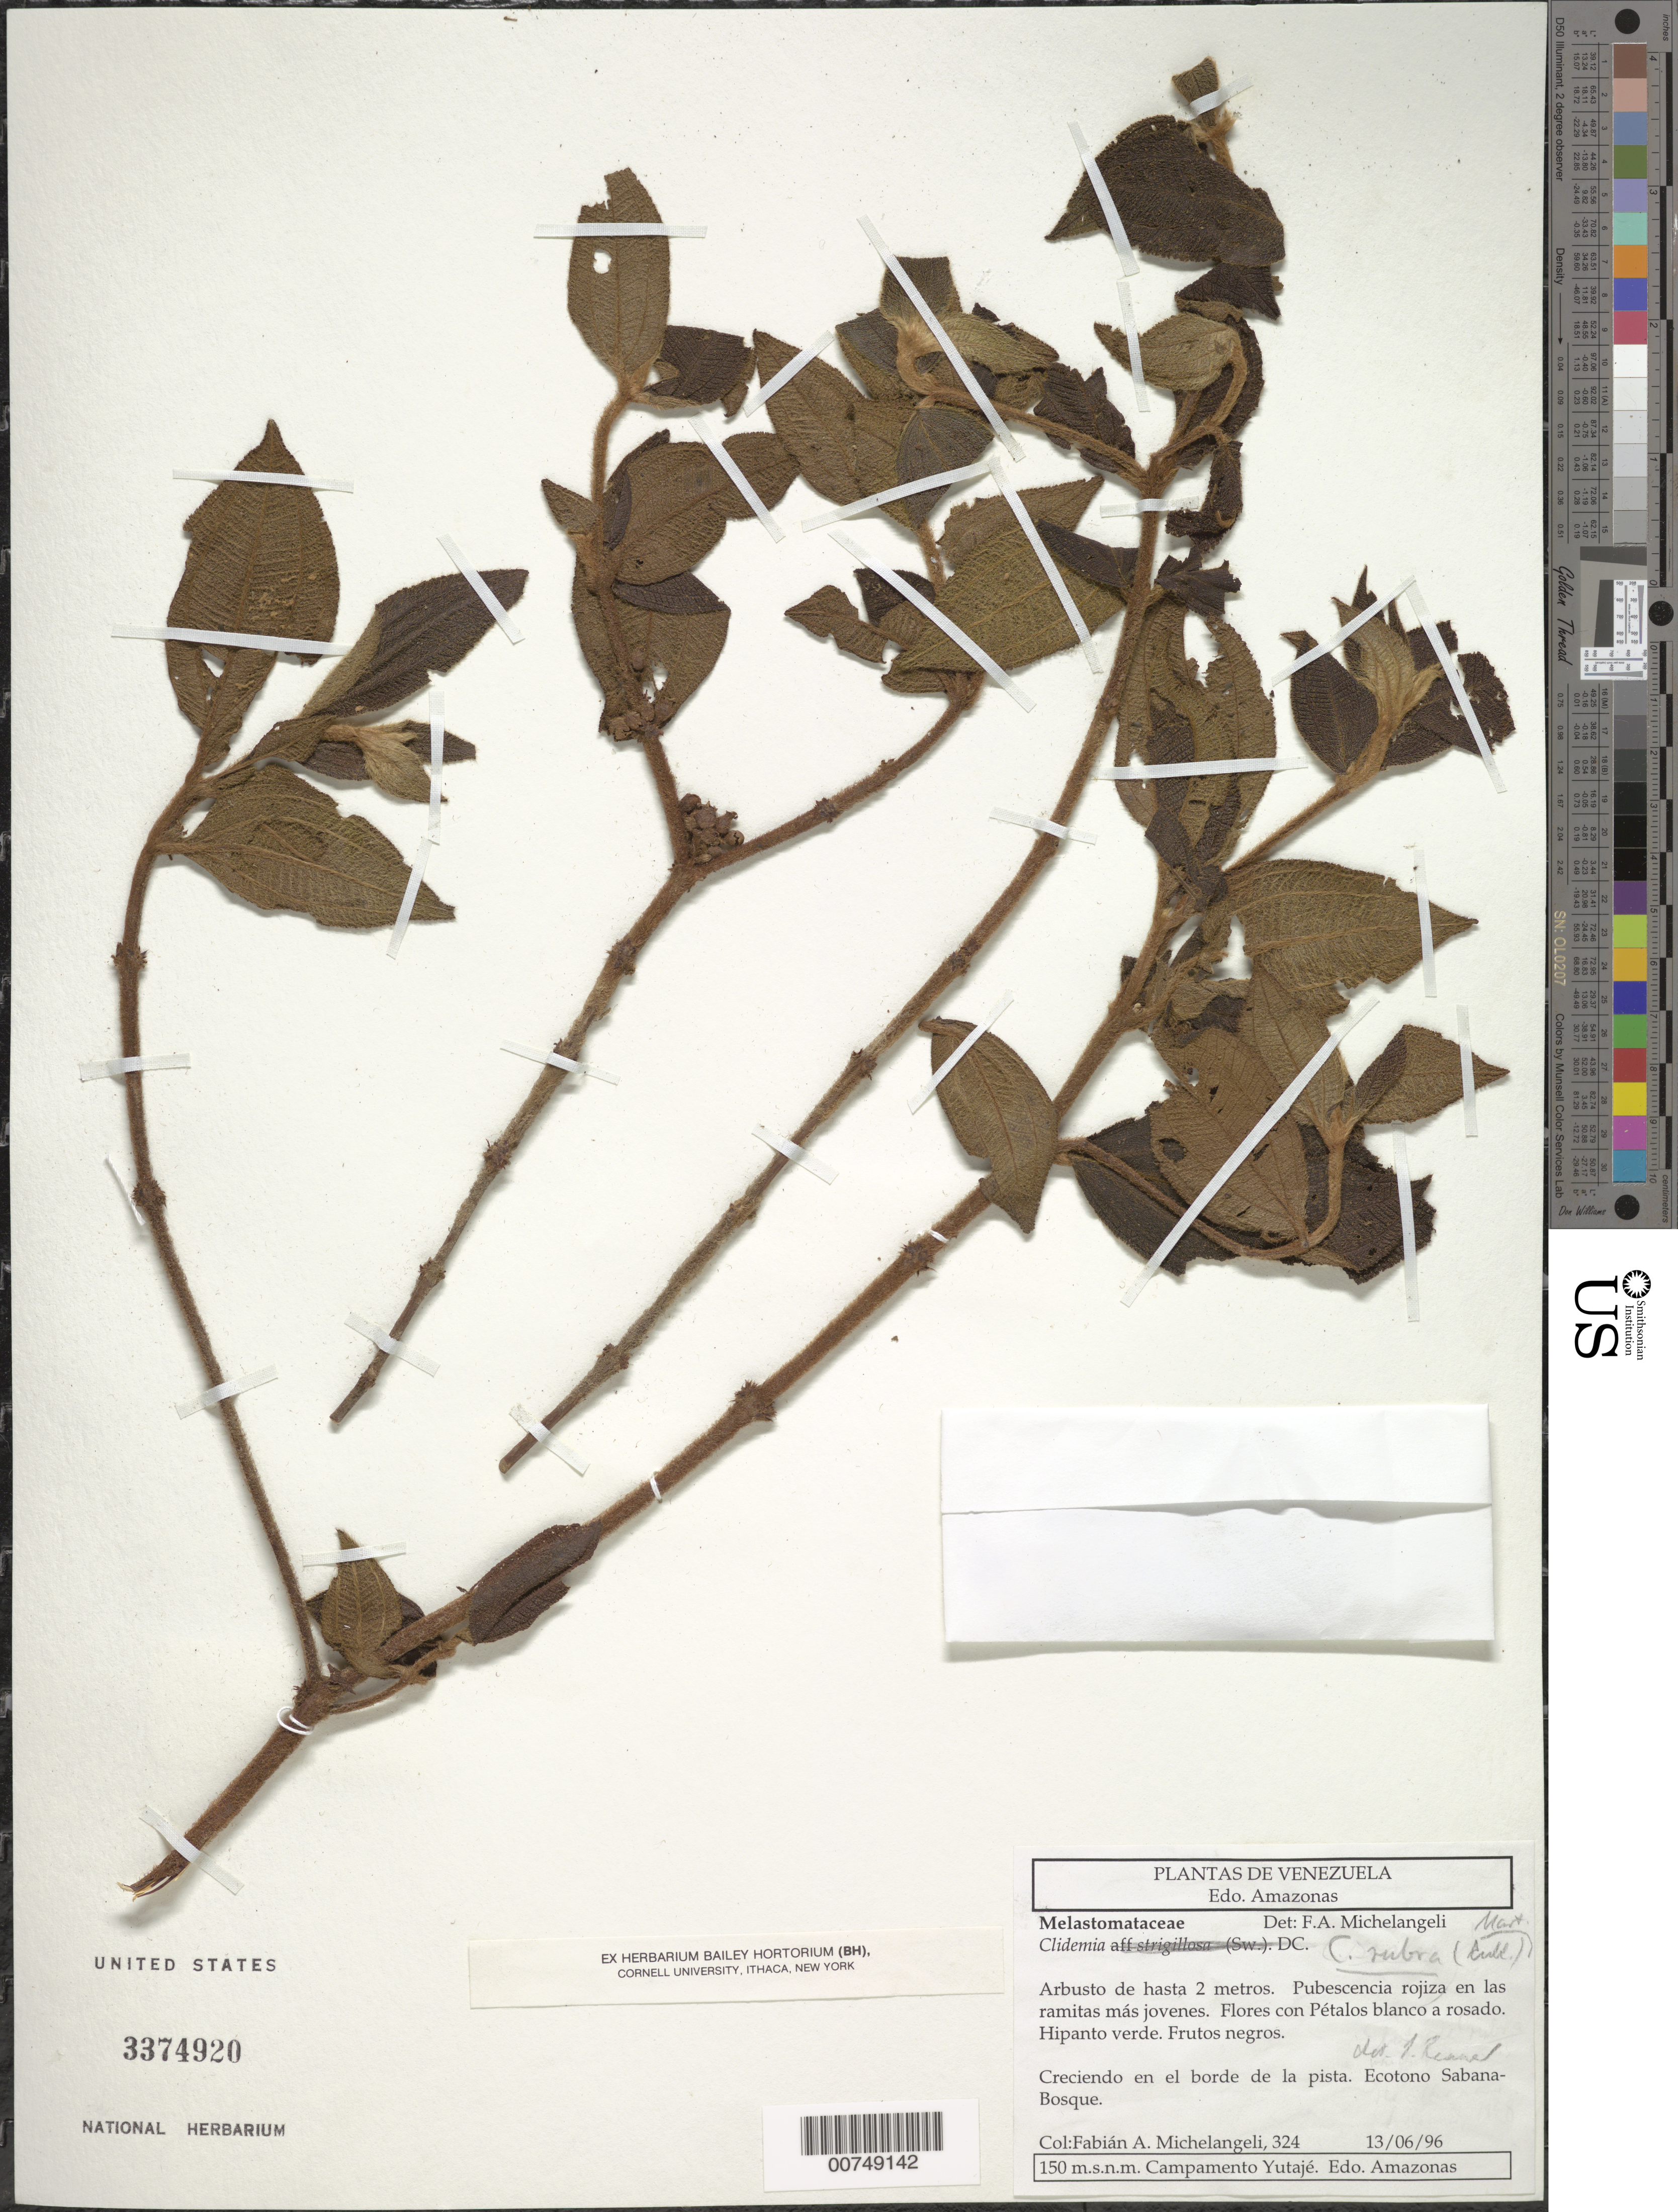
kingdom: Plantae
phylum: Tracheophyta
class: Magnoliopsida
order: Myrtales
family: Melastomataceae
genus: Clidemia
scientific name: Clidemia rubra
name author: (Aubl.) Mart.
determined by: Renner, J. S.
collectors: F. A. Michelangeli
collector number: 324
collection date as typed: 13-Jun-96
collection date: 1996-06-13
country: Venezuela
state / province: Amazonas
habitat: Creciendo en el borde de la pista; ecotono sabana-bosque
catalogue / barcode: US 3374920